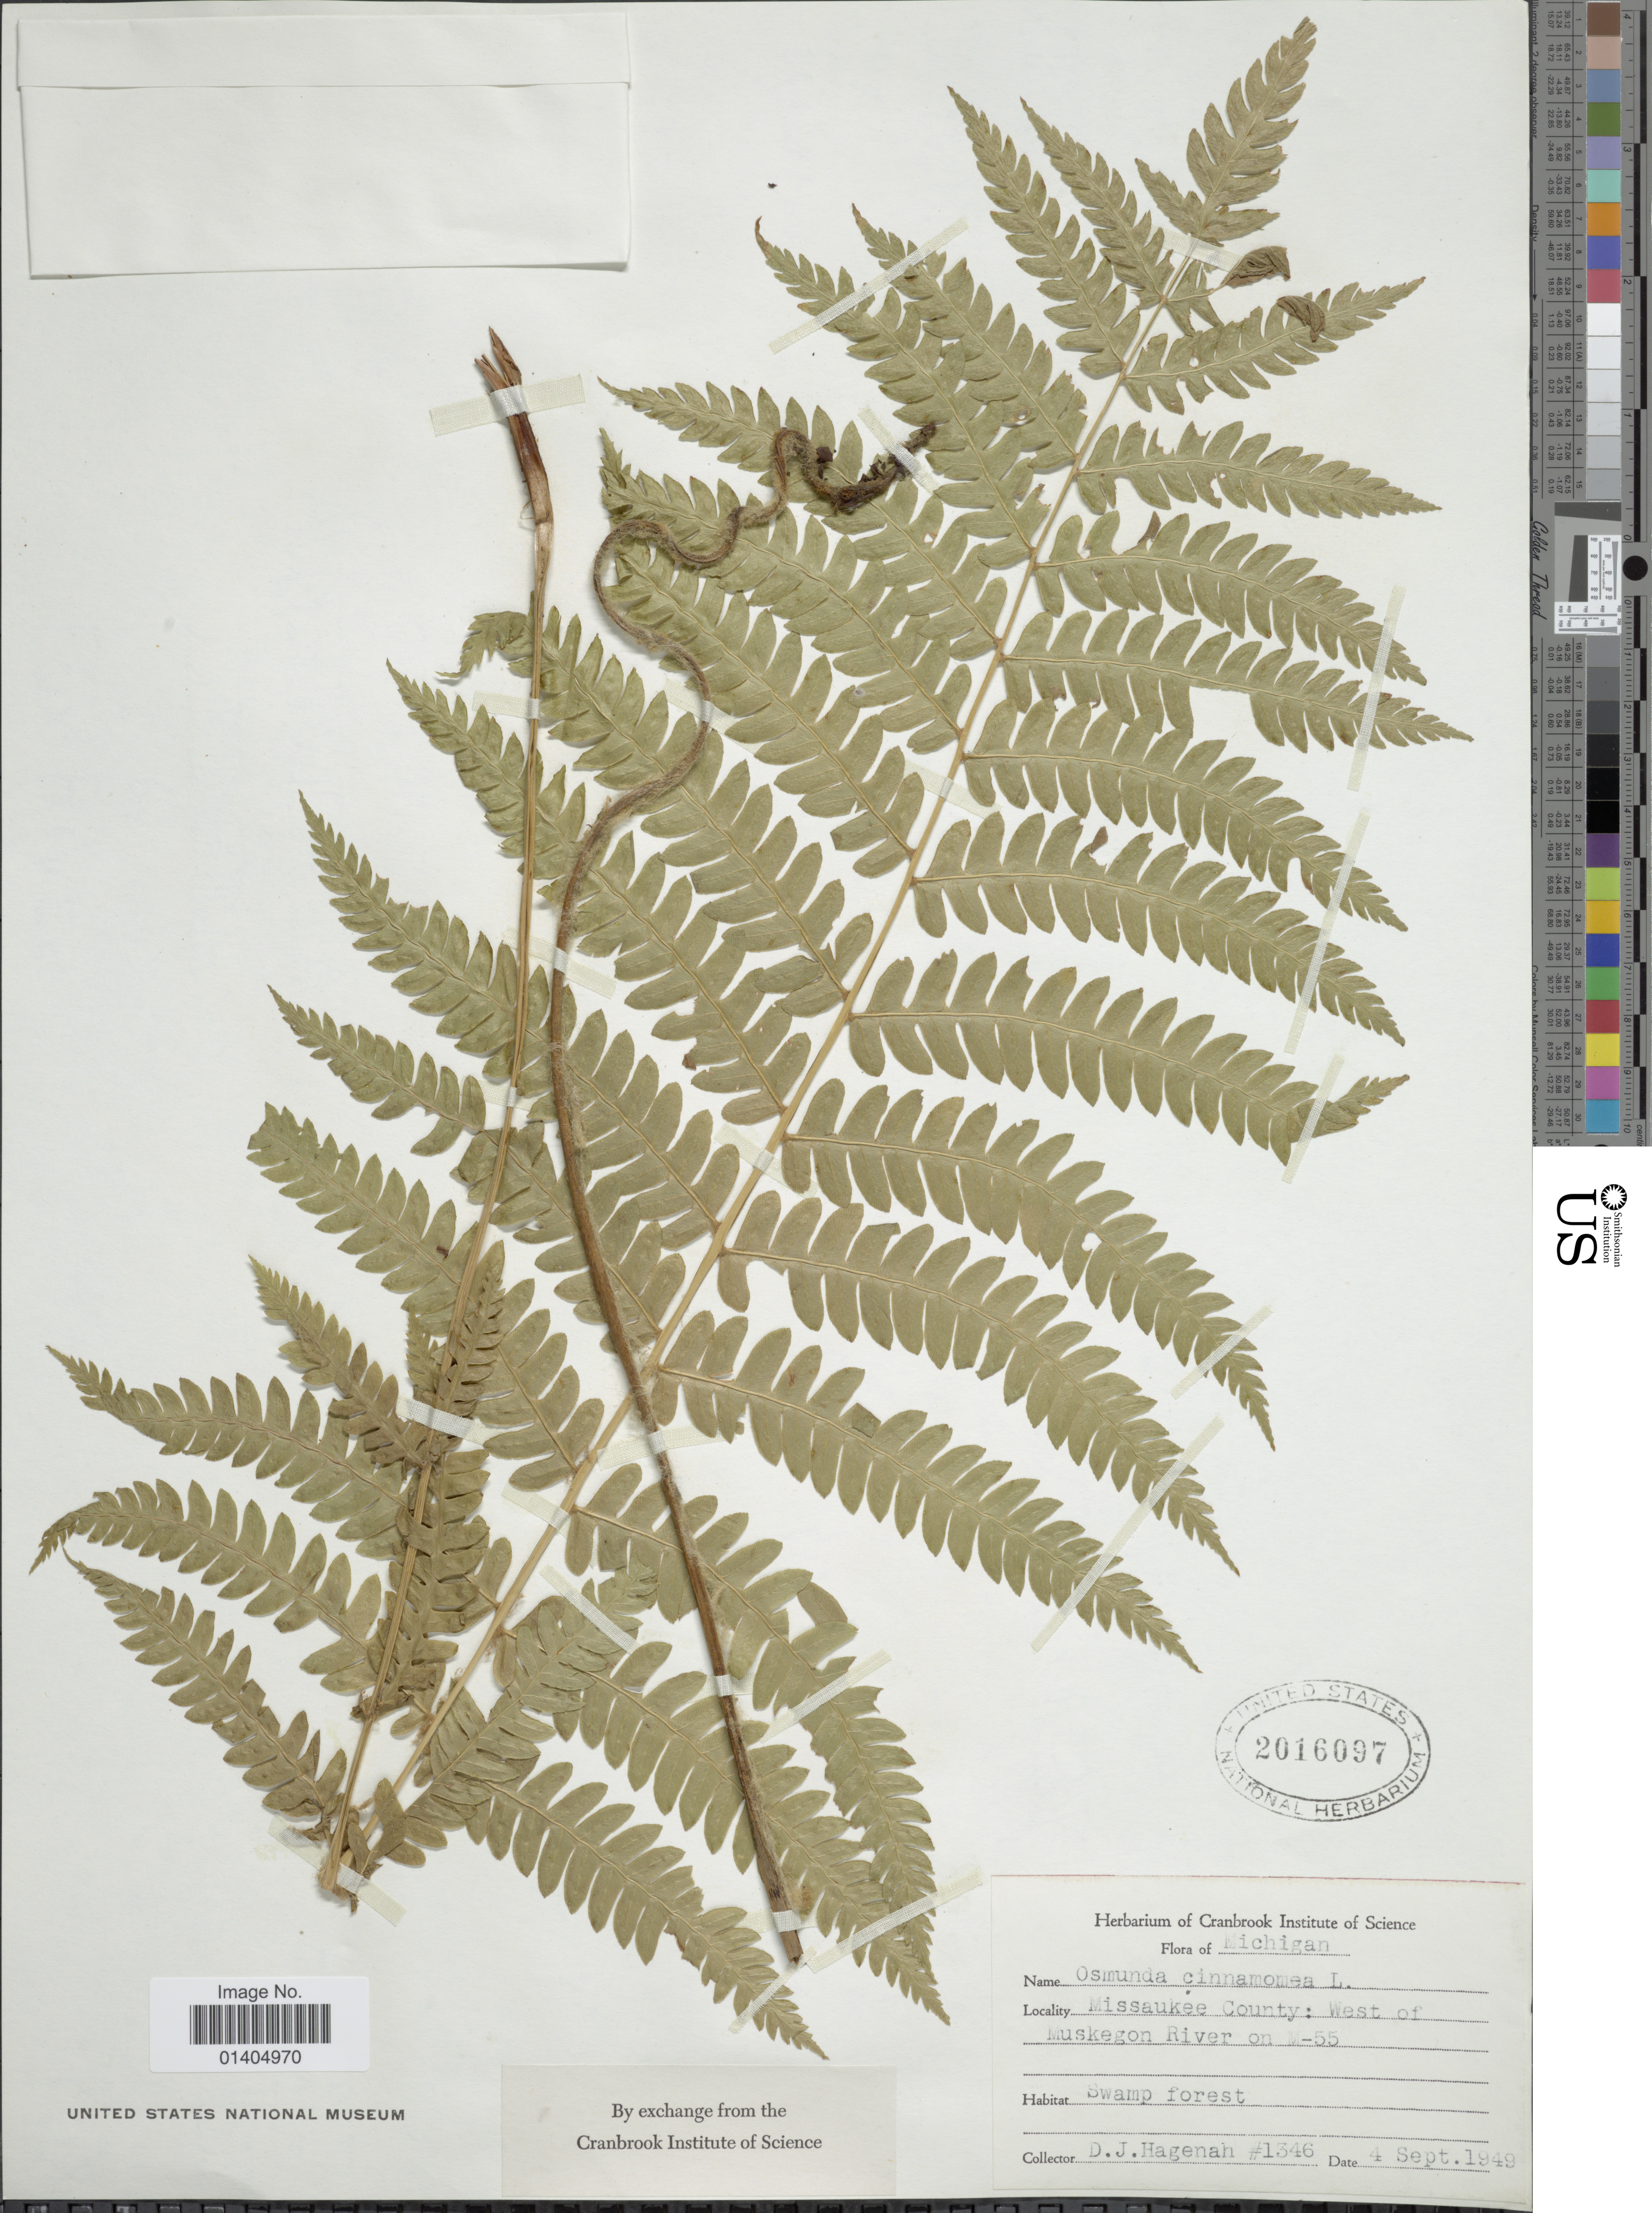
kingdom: Plantae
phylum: Tracheophyta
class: Polypodiopsida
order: Osmundales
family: Osmundaceae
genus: Osmundastrum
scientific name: Osmundastrum cinnamomeum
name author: (L.) C. Presl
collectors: D. Hagenah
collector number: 1346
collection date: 1949-09-04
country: United States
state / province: Michigan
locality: Missaukee County: West of Muskegon River on M-55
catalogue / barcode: US 2016097